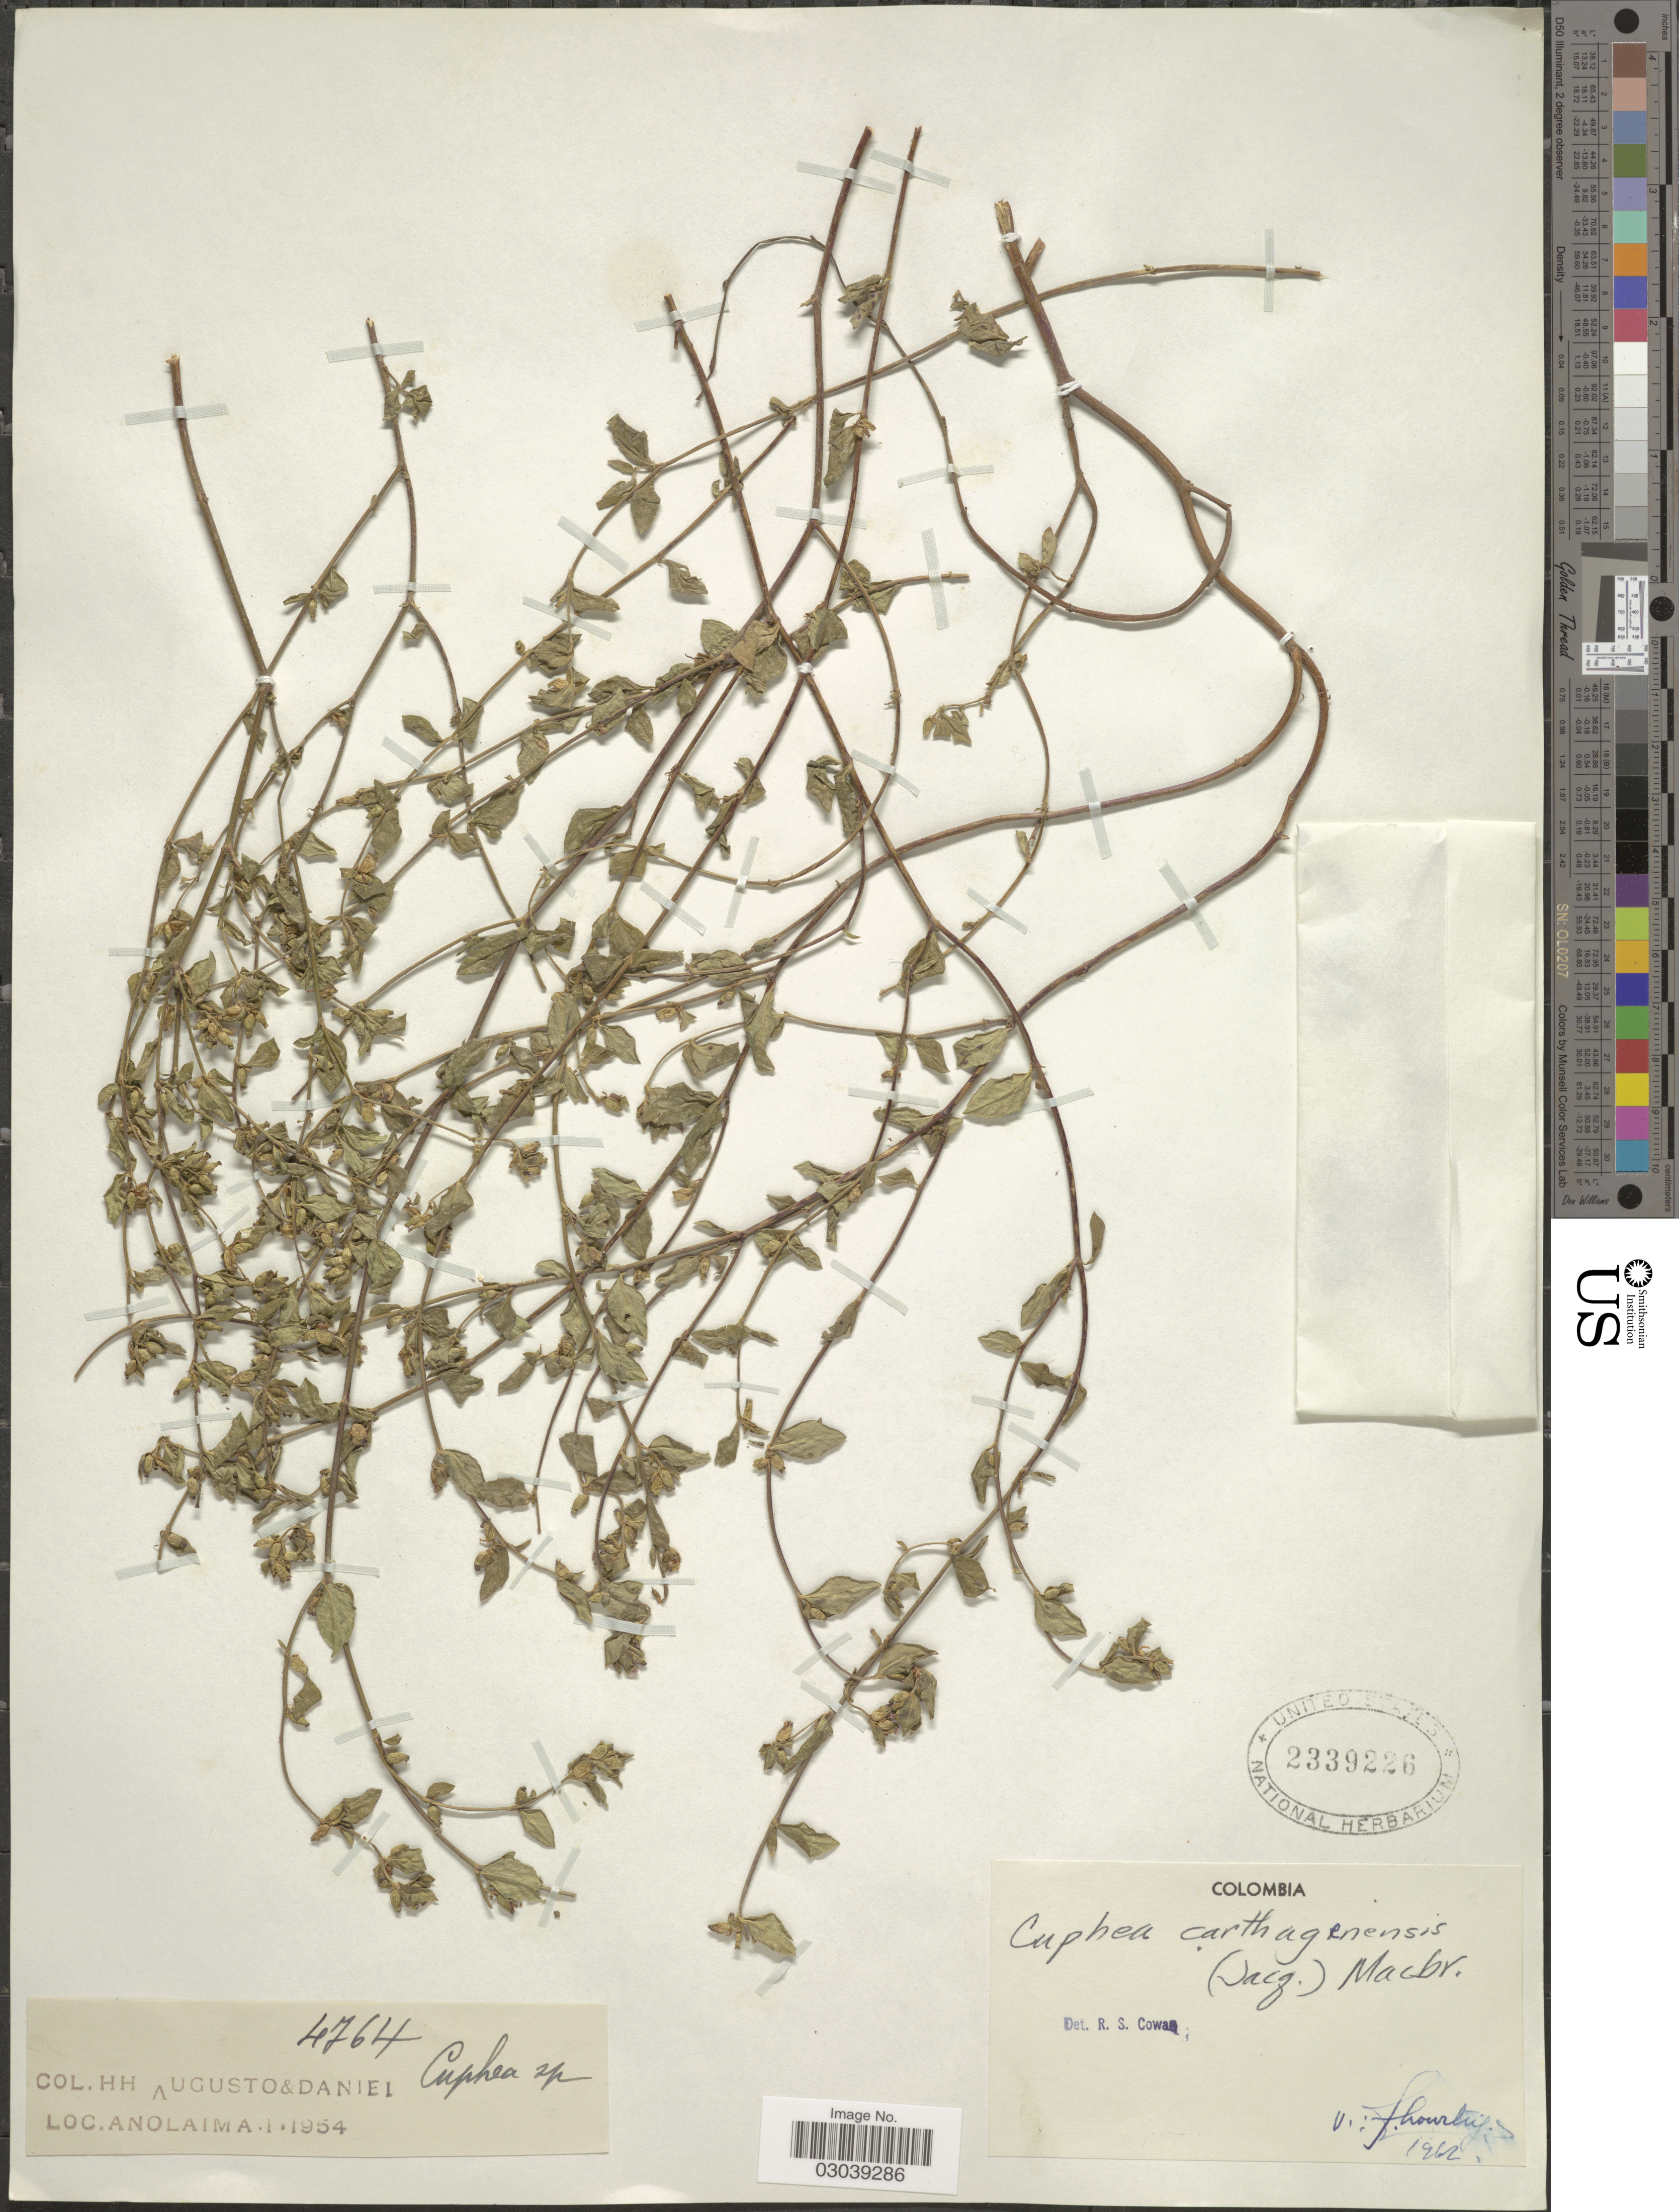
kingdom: Plantae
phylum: Tracheophyta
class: Magnoliopsida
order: Myrtales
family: Lythraceae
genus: Cuphea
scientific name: Cuphea carthagenensis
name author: (Jacq.) J.F. Macbr.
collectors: H. Augusto & -. Daniel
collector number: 4764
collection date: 1954-01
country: Colombia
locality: Anolaima.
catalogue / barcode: US 2339226